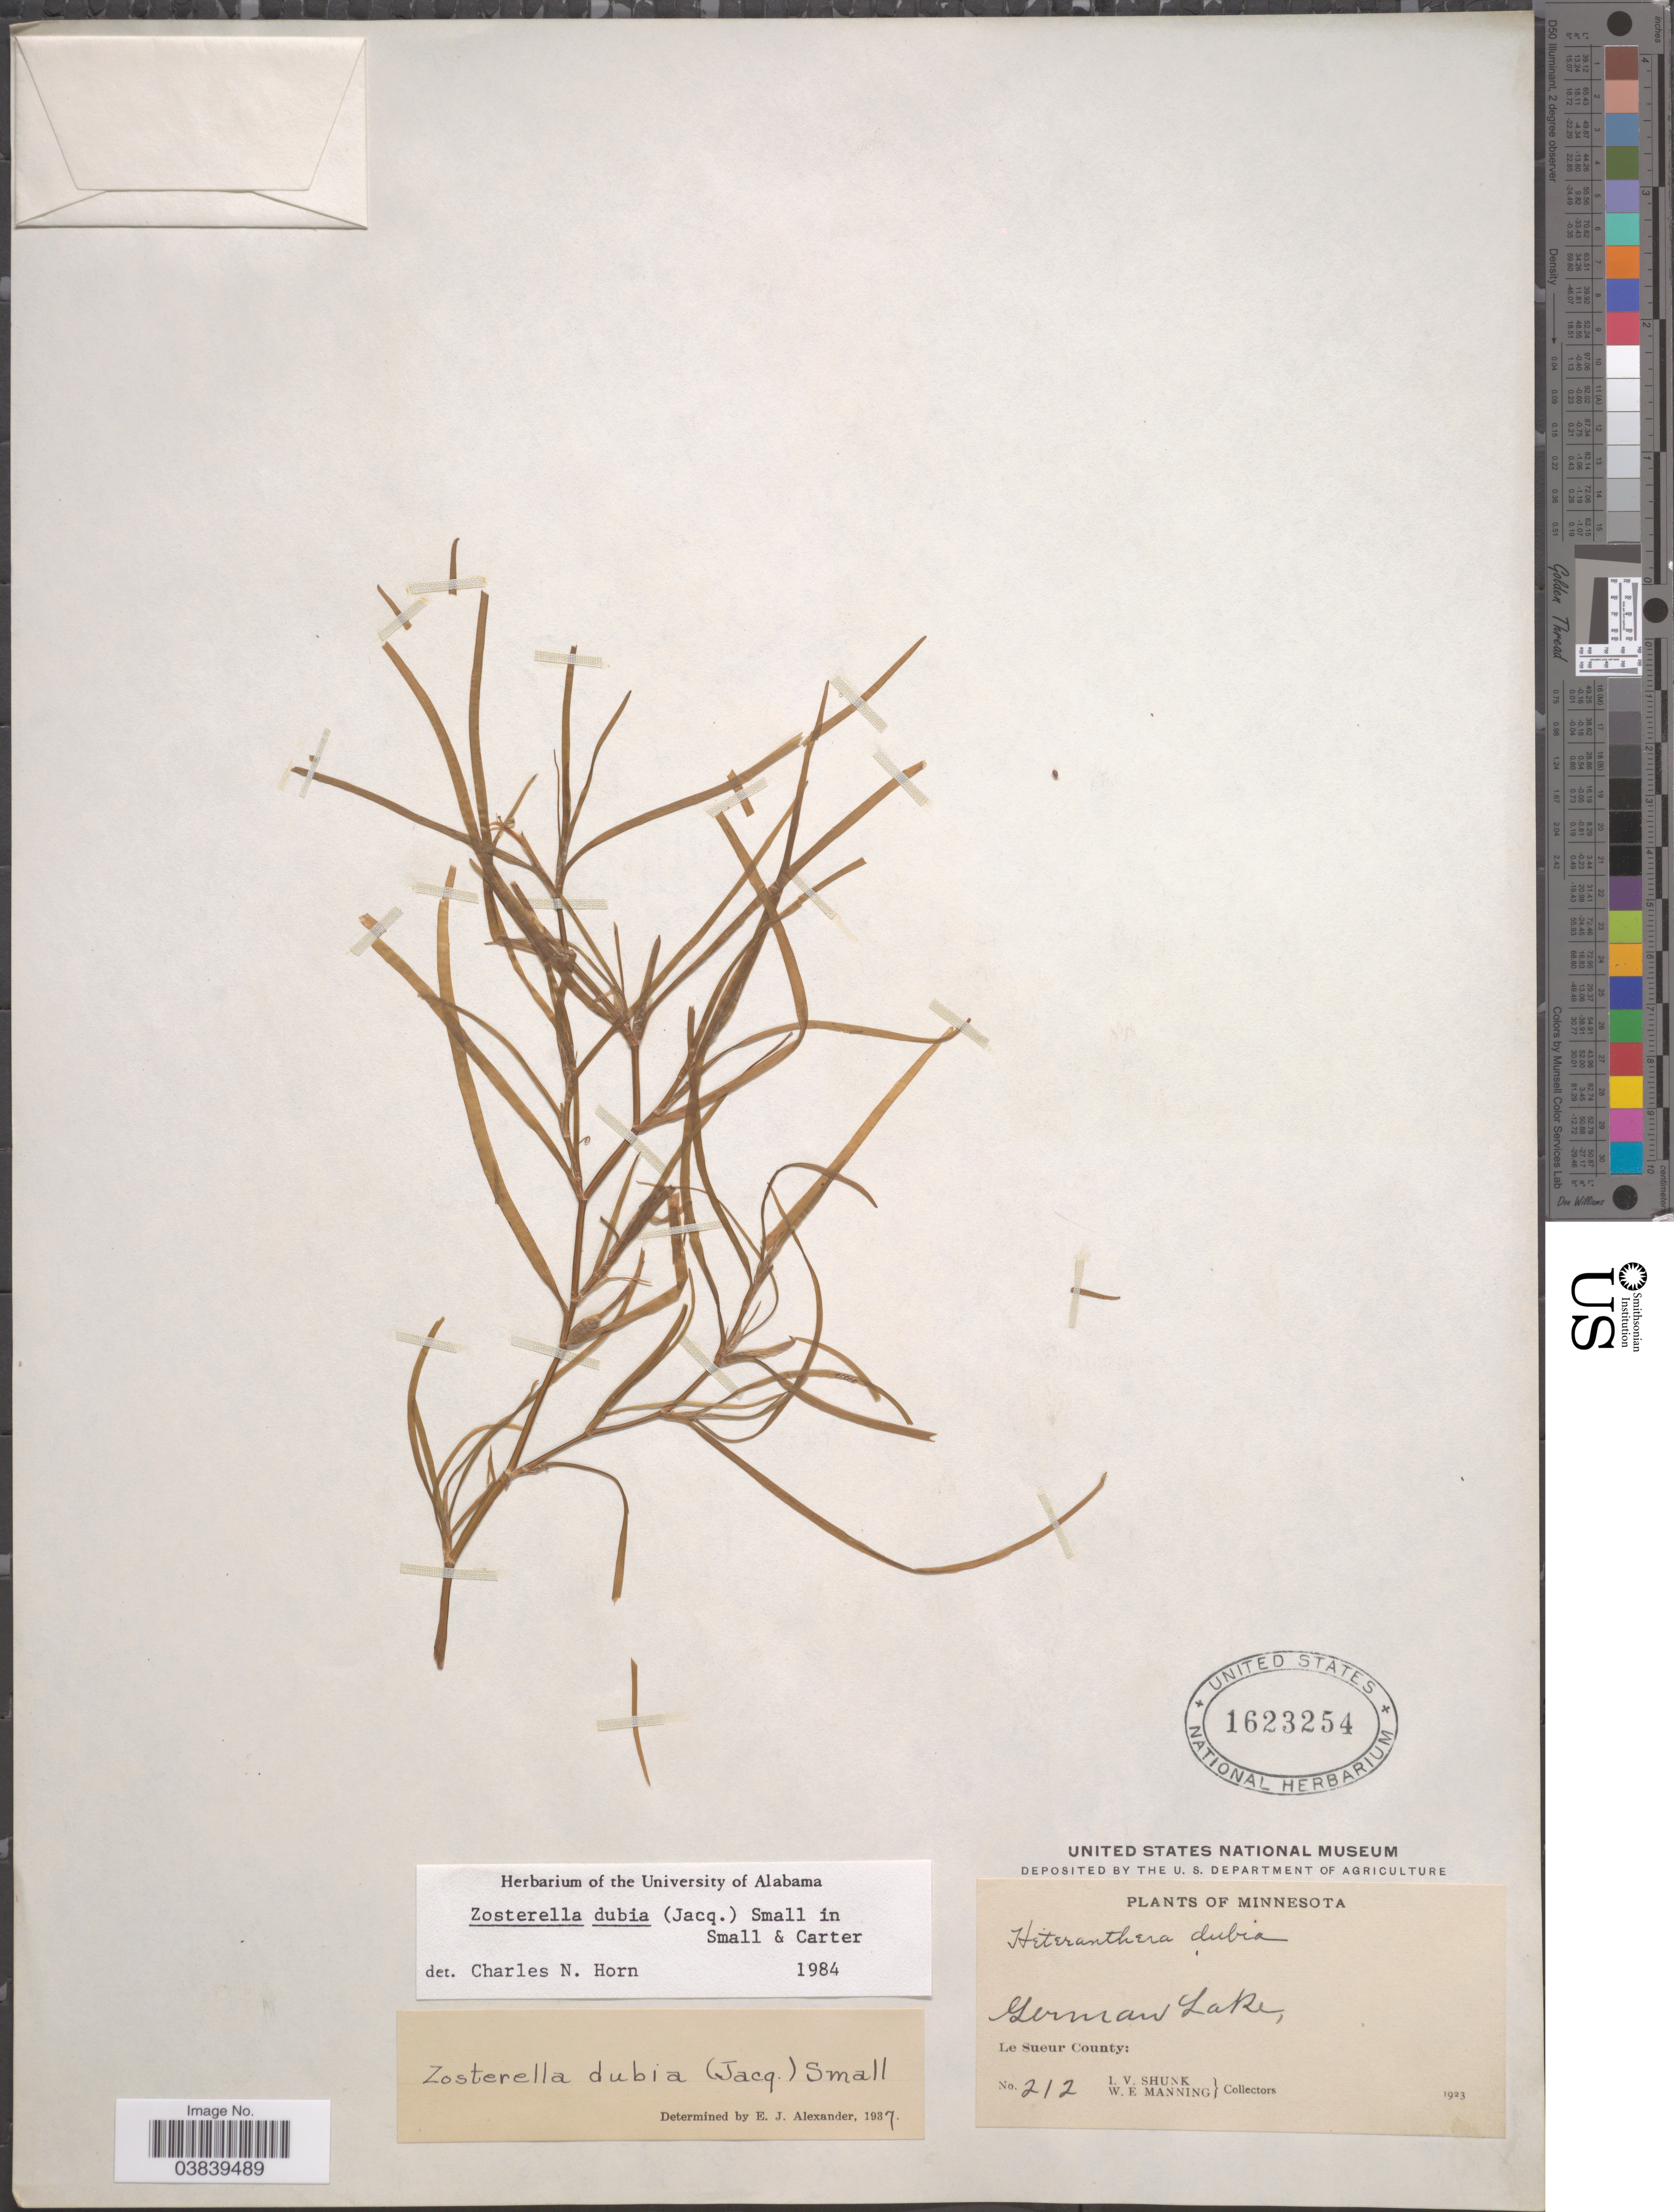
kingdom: Plantae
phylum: Tracheophyta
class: Liliopsida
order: Commelinales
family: Pontederiaceae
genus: Heteranthera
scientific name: Heteranthera dubia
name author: (Jacq.) MacMill.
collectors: I. Shunk & W. Manning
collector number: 212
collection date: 1923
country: United States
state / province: Minnesota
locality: German Lake, Le Sueur County.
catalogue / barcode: US 1623254